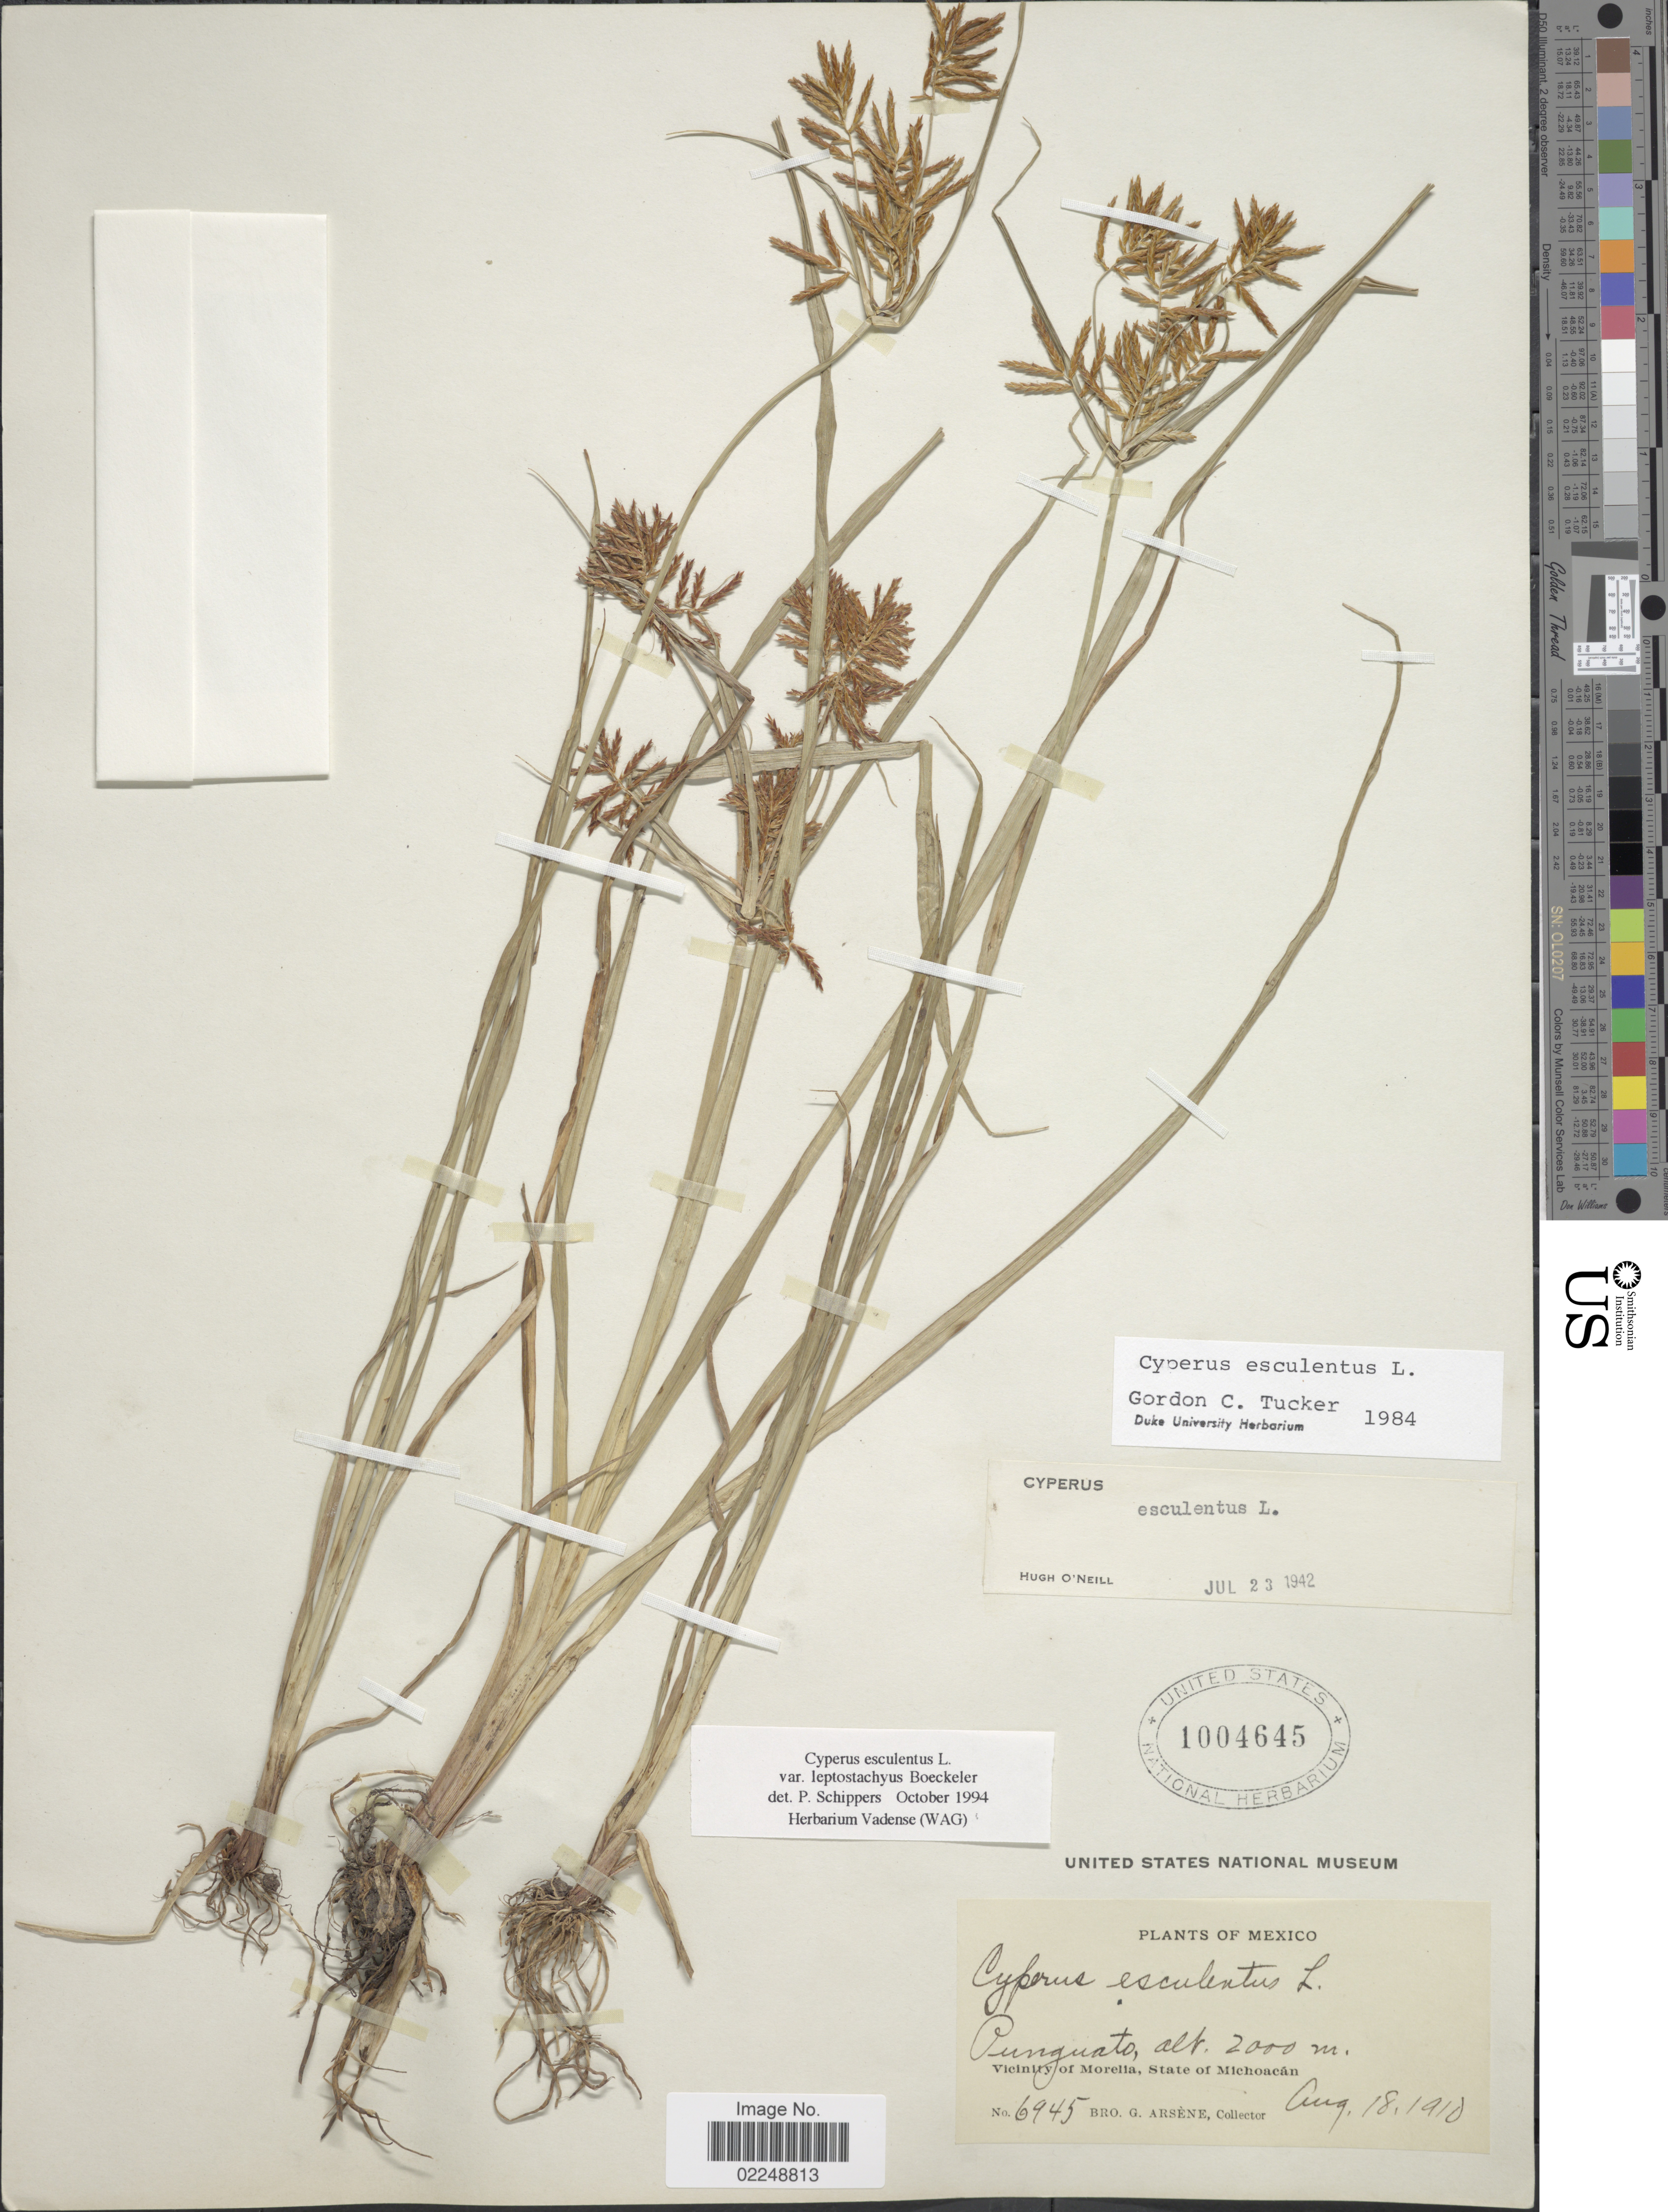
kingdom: Plantae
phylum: Tracheophyta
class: Liliopsida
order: Poales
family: Cyperaceae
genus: Cyperus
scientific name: Cyperus esculentus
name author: L.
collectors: Bro. G. Arsène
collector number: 6945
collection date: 1910-08-18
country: Mexico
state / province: Michoacán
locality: Punguato, Vicinity of Morelia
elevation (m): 2000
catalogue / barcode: US 1004645